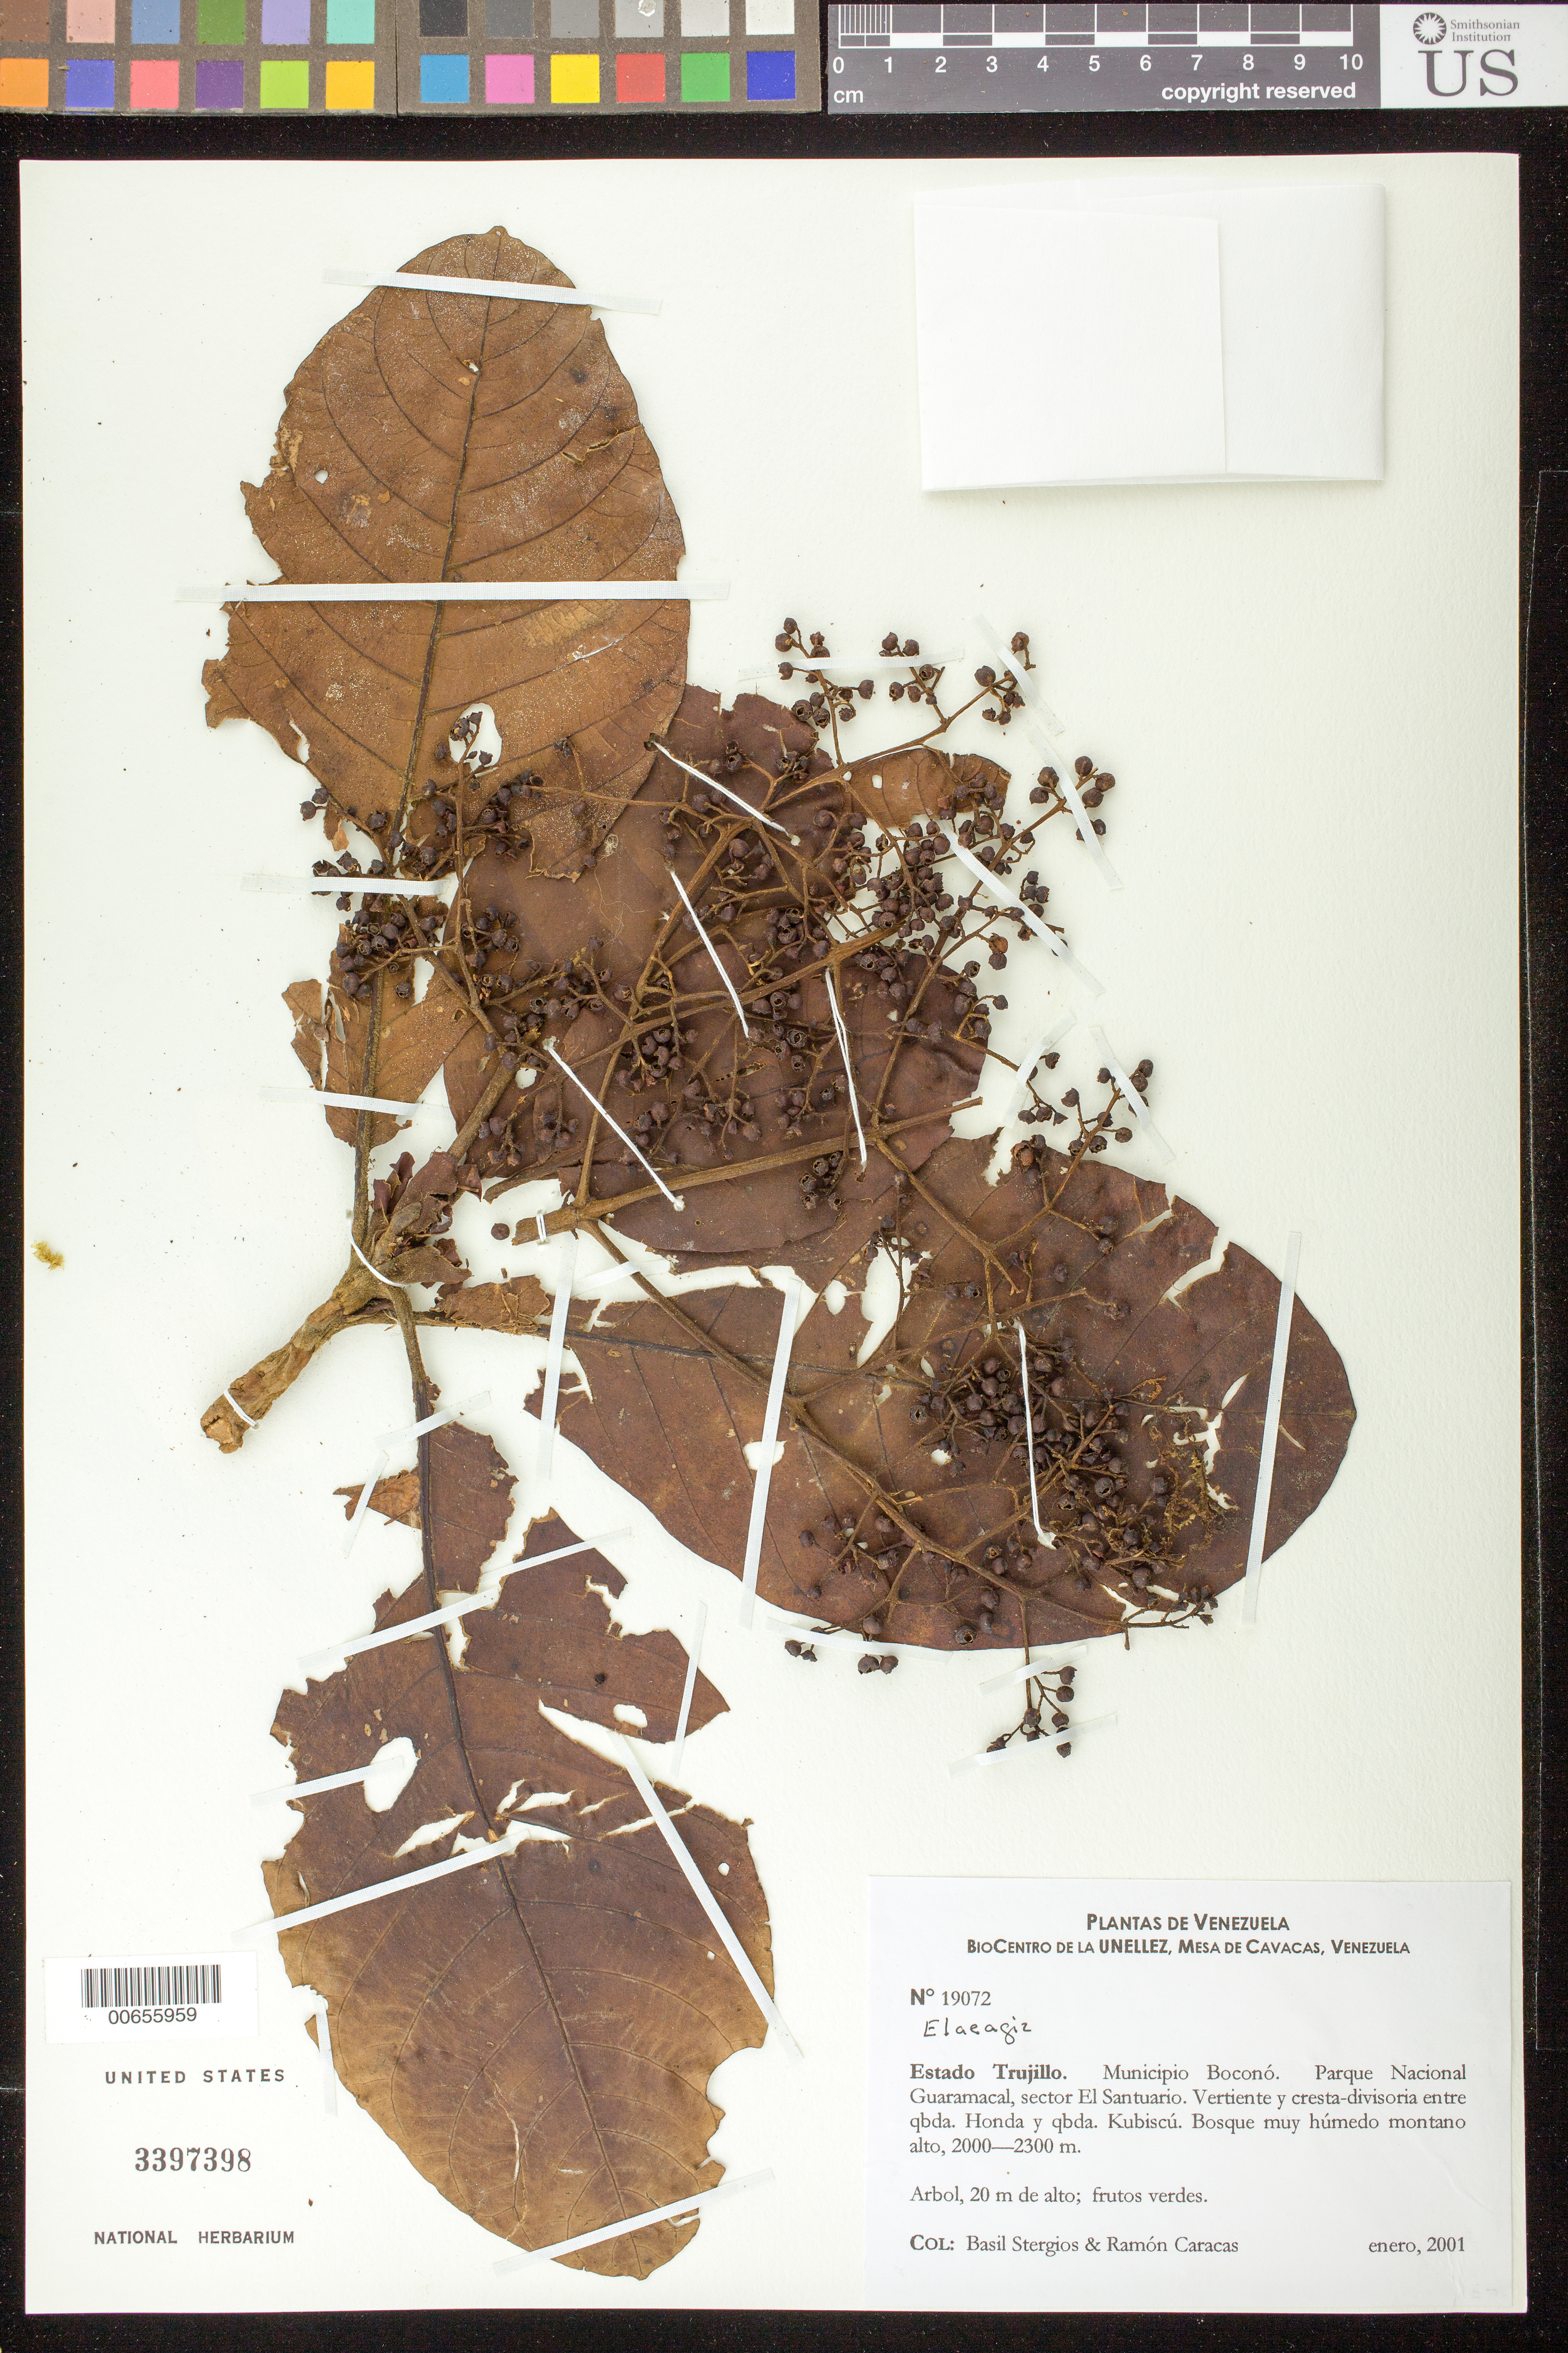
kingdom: Plantae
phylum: Tracheophyta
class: Magnoliopsida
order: Gentianales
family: Rubiaceae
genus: Elaeagia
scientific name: Elaeagia sp.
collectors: B. G. Stergios & R. Caracas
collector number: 19072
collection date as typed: Jan 2001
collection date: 2001-01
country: Venezuela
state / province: Trujillo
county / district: Boconó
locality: Parque Nacional Guaramacal, sector El Santuario, vertiente y cresta-divisoria entre Quebrada Honda y Quebrada Kubiscú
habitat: Bosque muy húmedo montano alto.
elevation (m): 2000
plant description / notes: GUYN, MO, MY, NY, PORT, US, VEN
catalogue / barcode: US 3397398